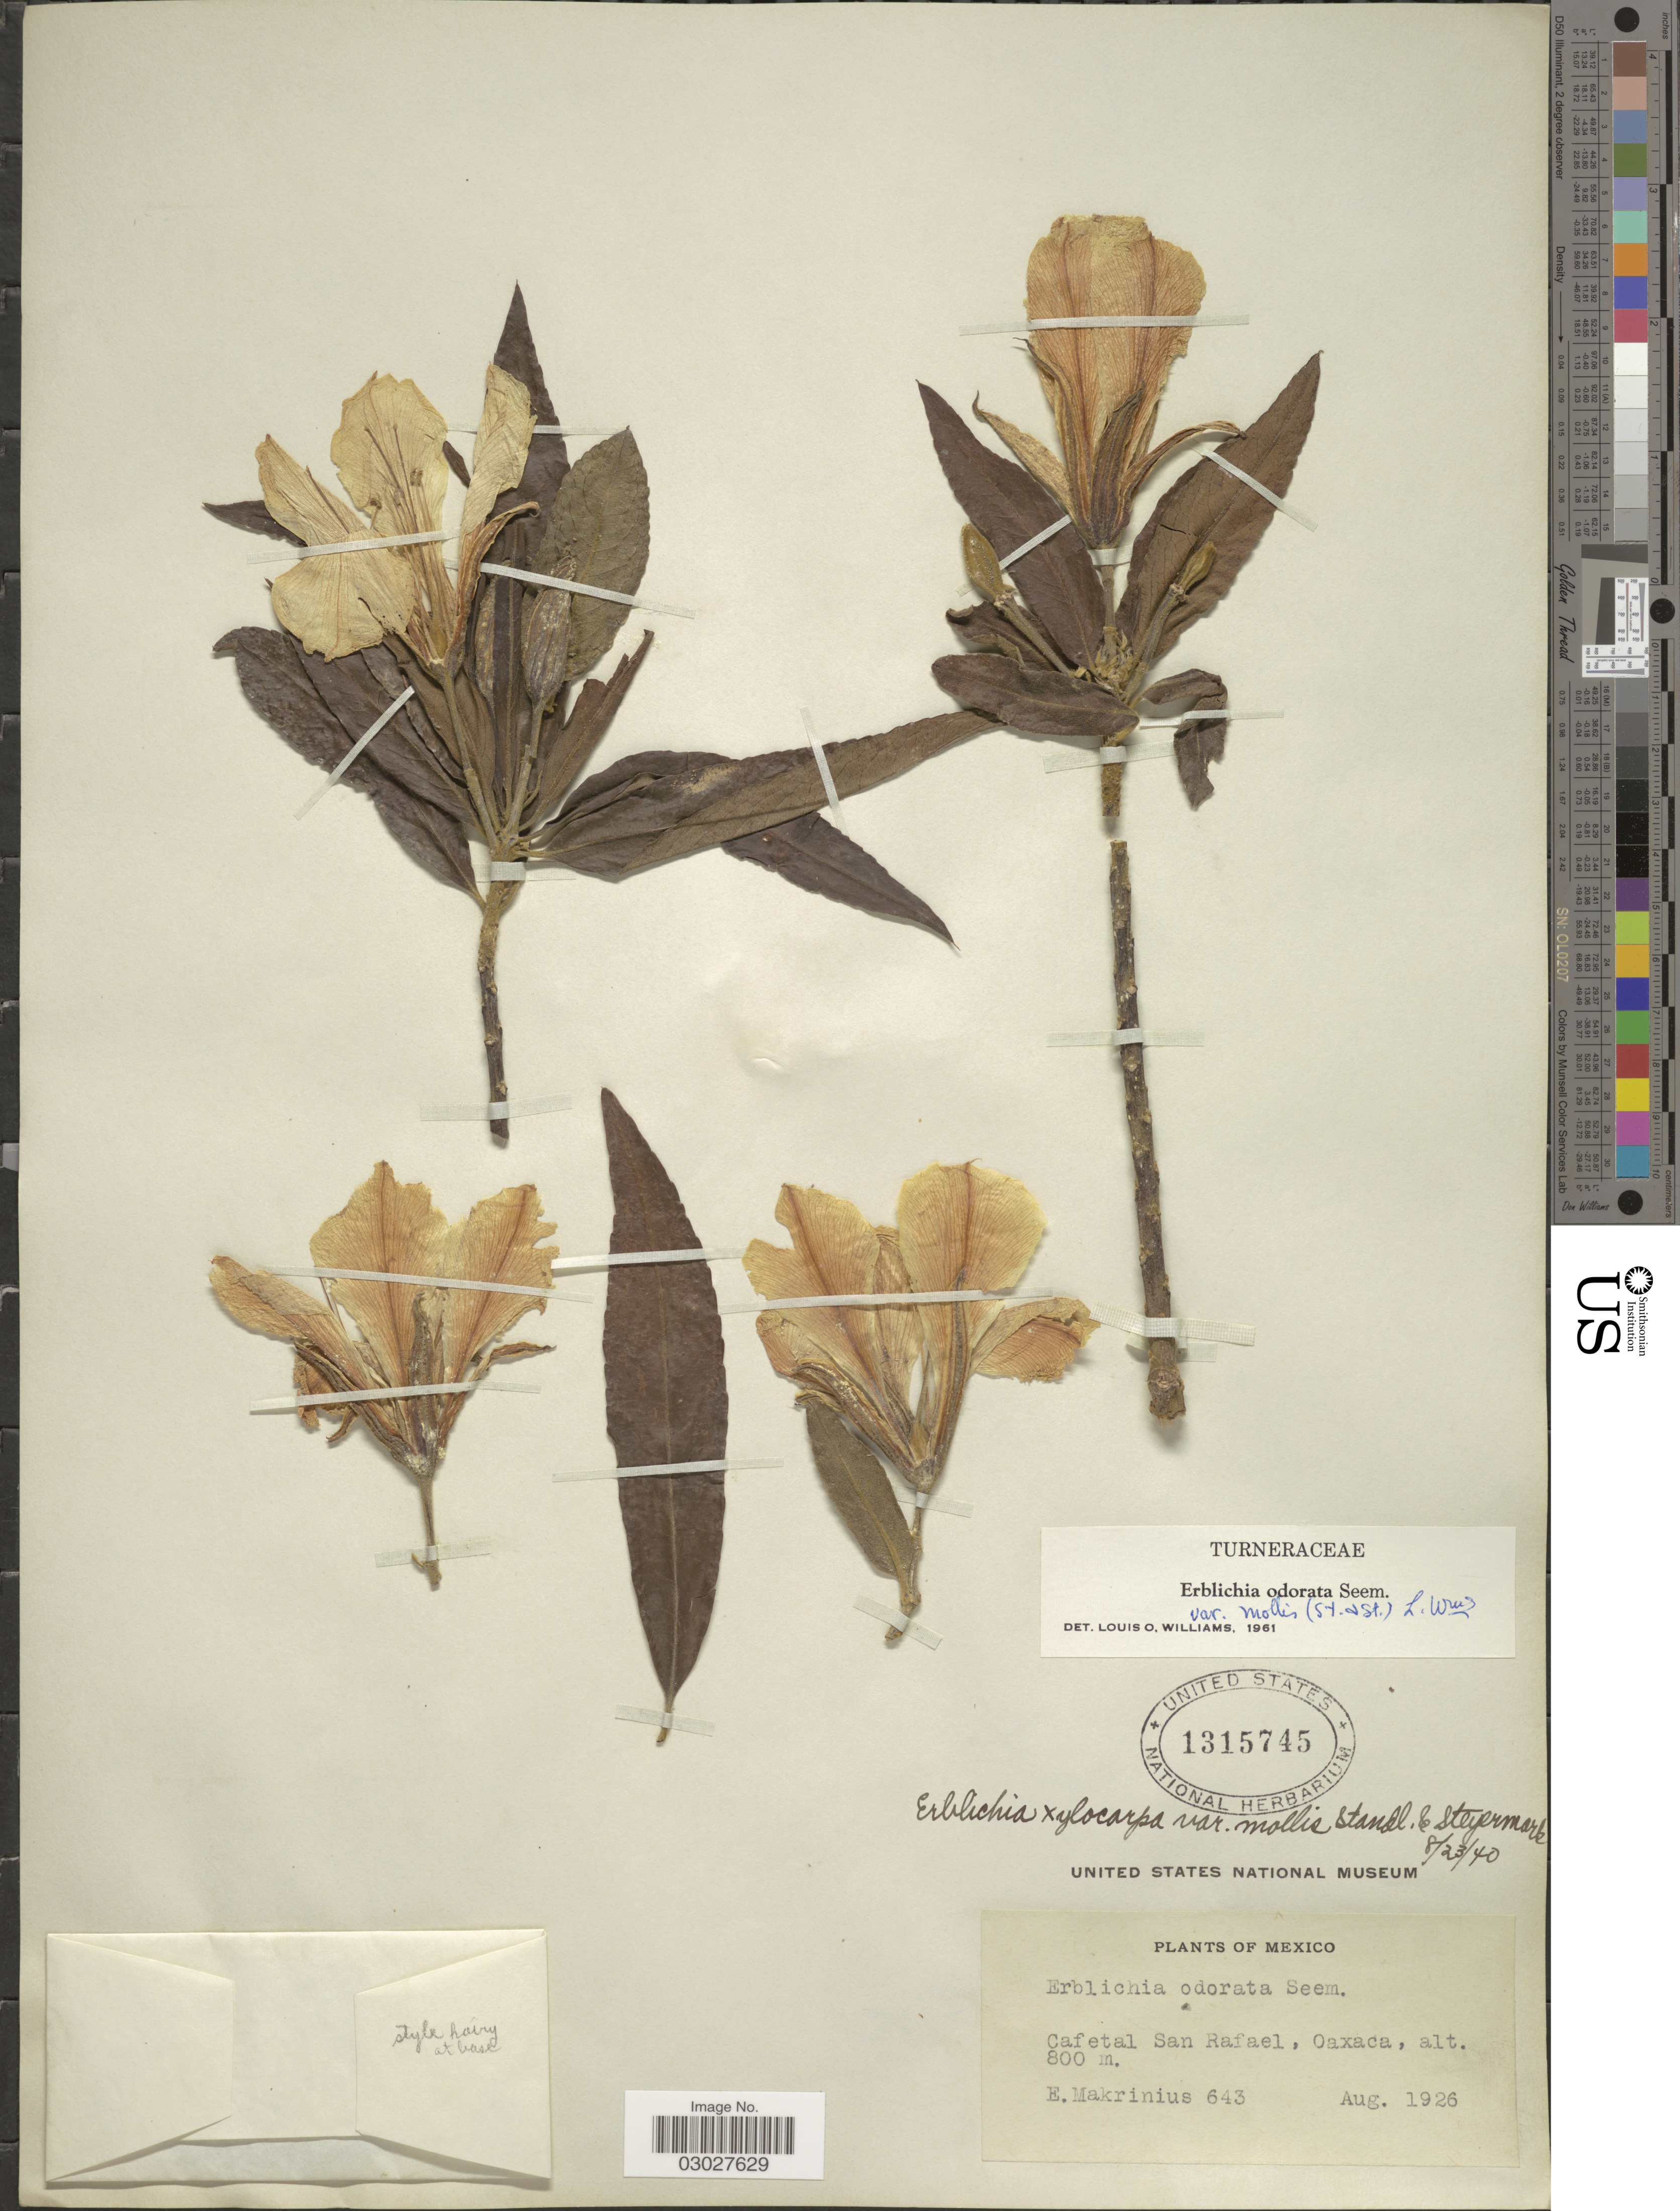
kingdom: Plantae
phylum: Tracheophyta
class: Magnoliopsida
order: Malpighiales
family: Turneraceae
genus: Erblichia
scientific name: Erblichia odorata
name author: Seem.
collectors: E. Makrinius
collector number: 643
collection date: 1926-08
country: Mexico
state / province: Oaxaca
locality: Cafetal San Rafael.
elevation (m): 800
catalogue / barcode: US 1315745